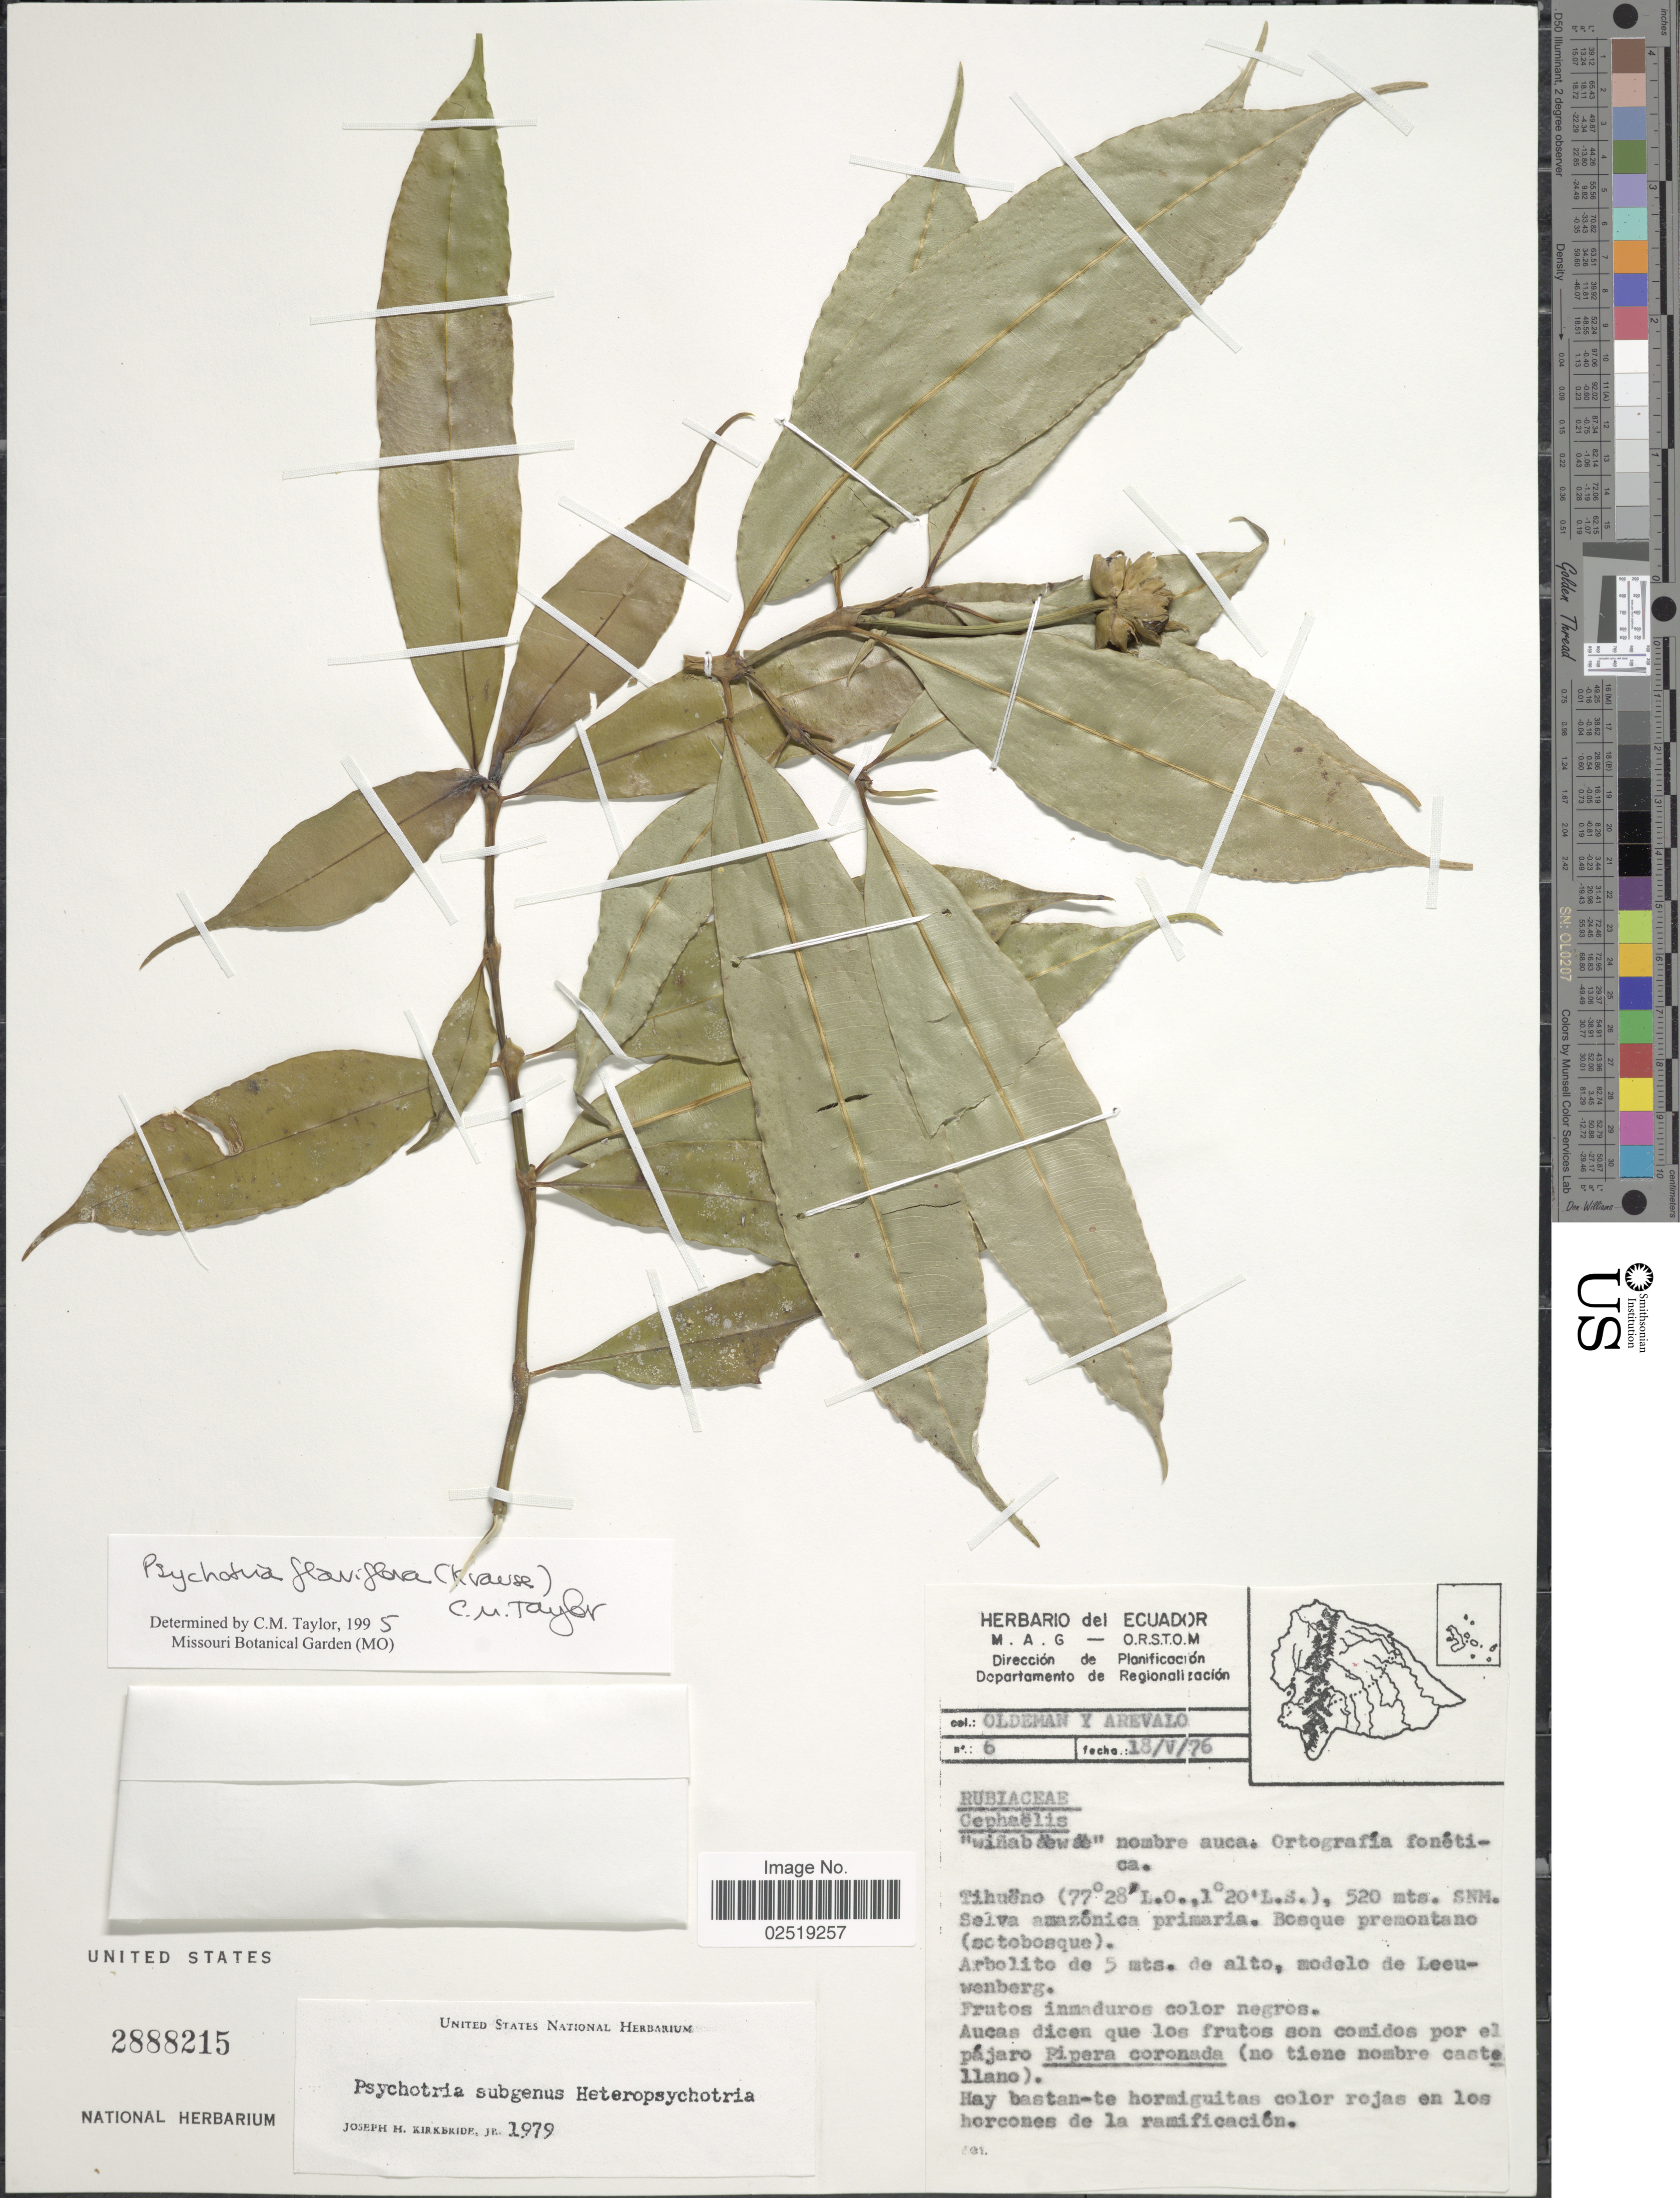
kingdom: Plantae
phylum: Tracheophyta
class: Magnoliopsida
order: Gentianales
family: Rubiaceae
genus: Psychotria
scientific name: Psychotria flaviflora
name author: (K. Krause) C.M. Taylor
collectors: -- Oldeman & -. Arevalo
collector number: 6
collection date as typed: Transcribed d/m/y: 18/5/76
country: Ecuador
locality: Tihueno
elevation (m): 520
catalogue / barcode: US 2888215